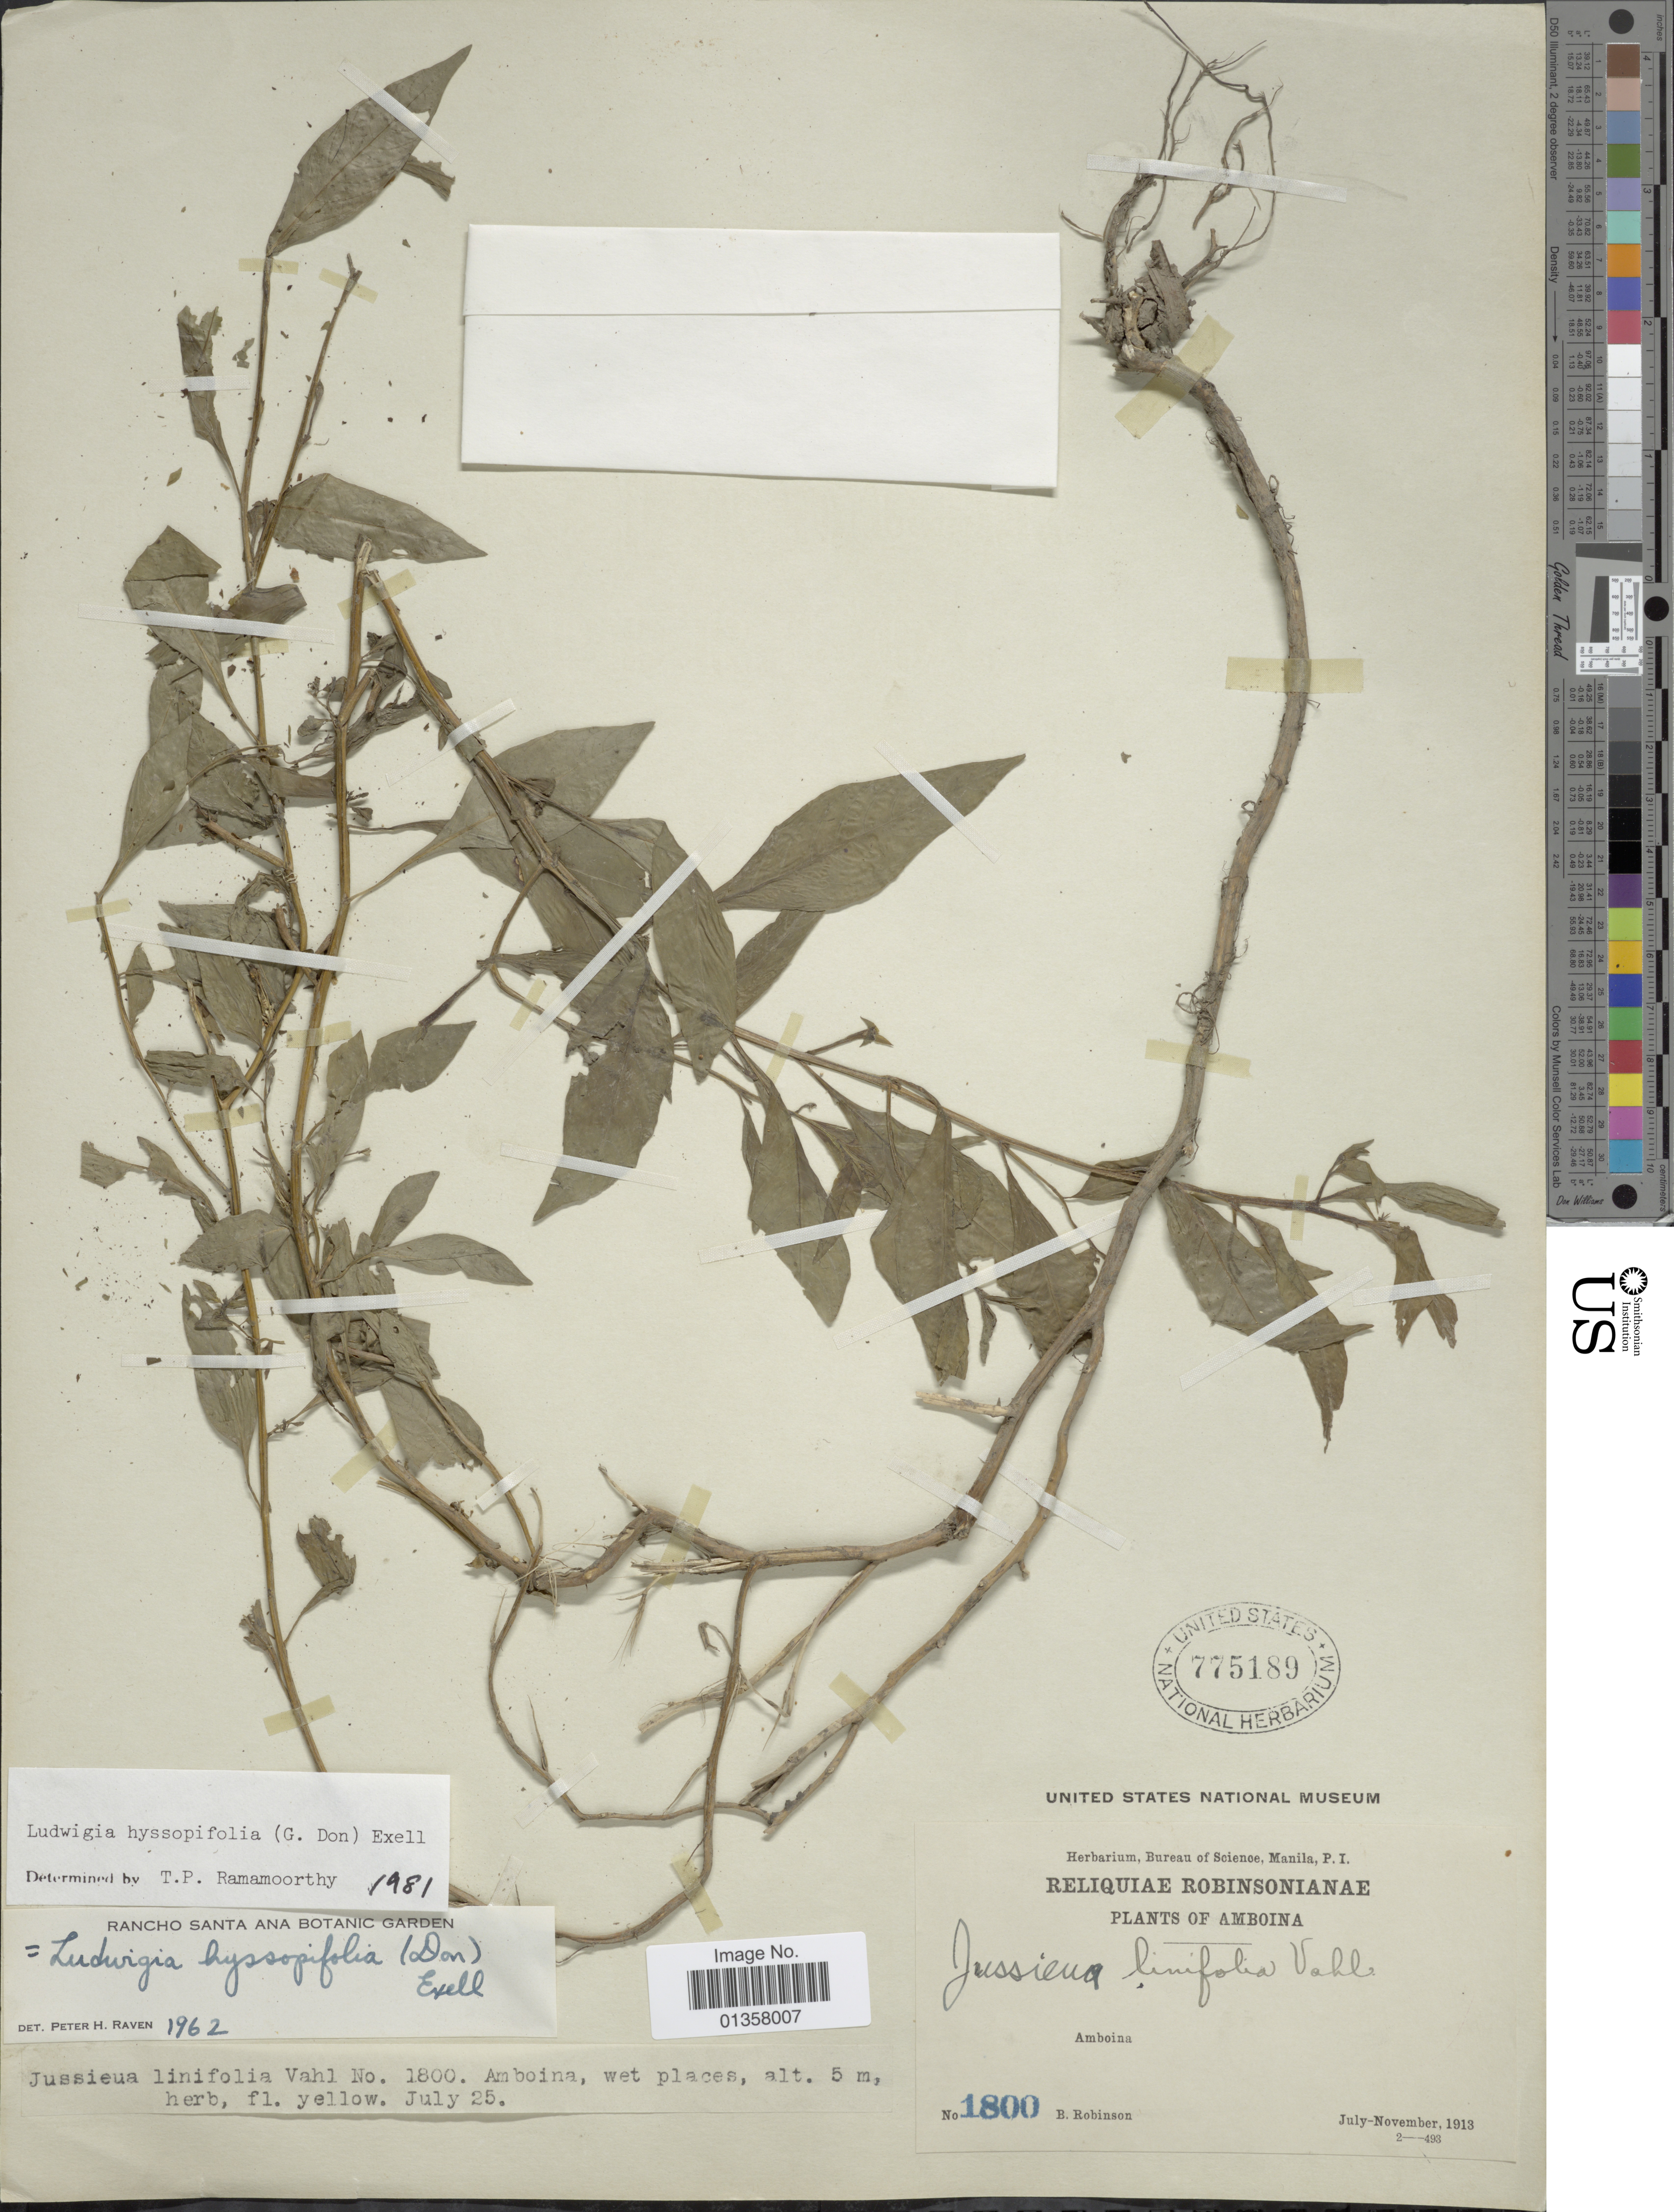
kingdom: Plantae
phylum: Tracheophyta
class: Magnoliopsida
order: Myrtales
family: Onagraceae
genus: Ludwigia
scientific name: Ludwigia hyssopifolia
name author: (G. Don) Exell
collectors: B. Robinson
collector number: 1800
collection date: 1913-07/1913-11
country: Indonesia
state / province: Sumatra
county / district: Aceh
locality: Amboina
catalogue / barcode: US 775189